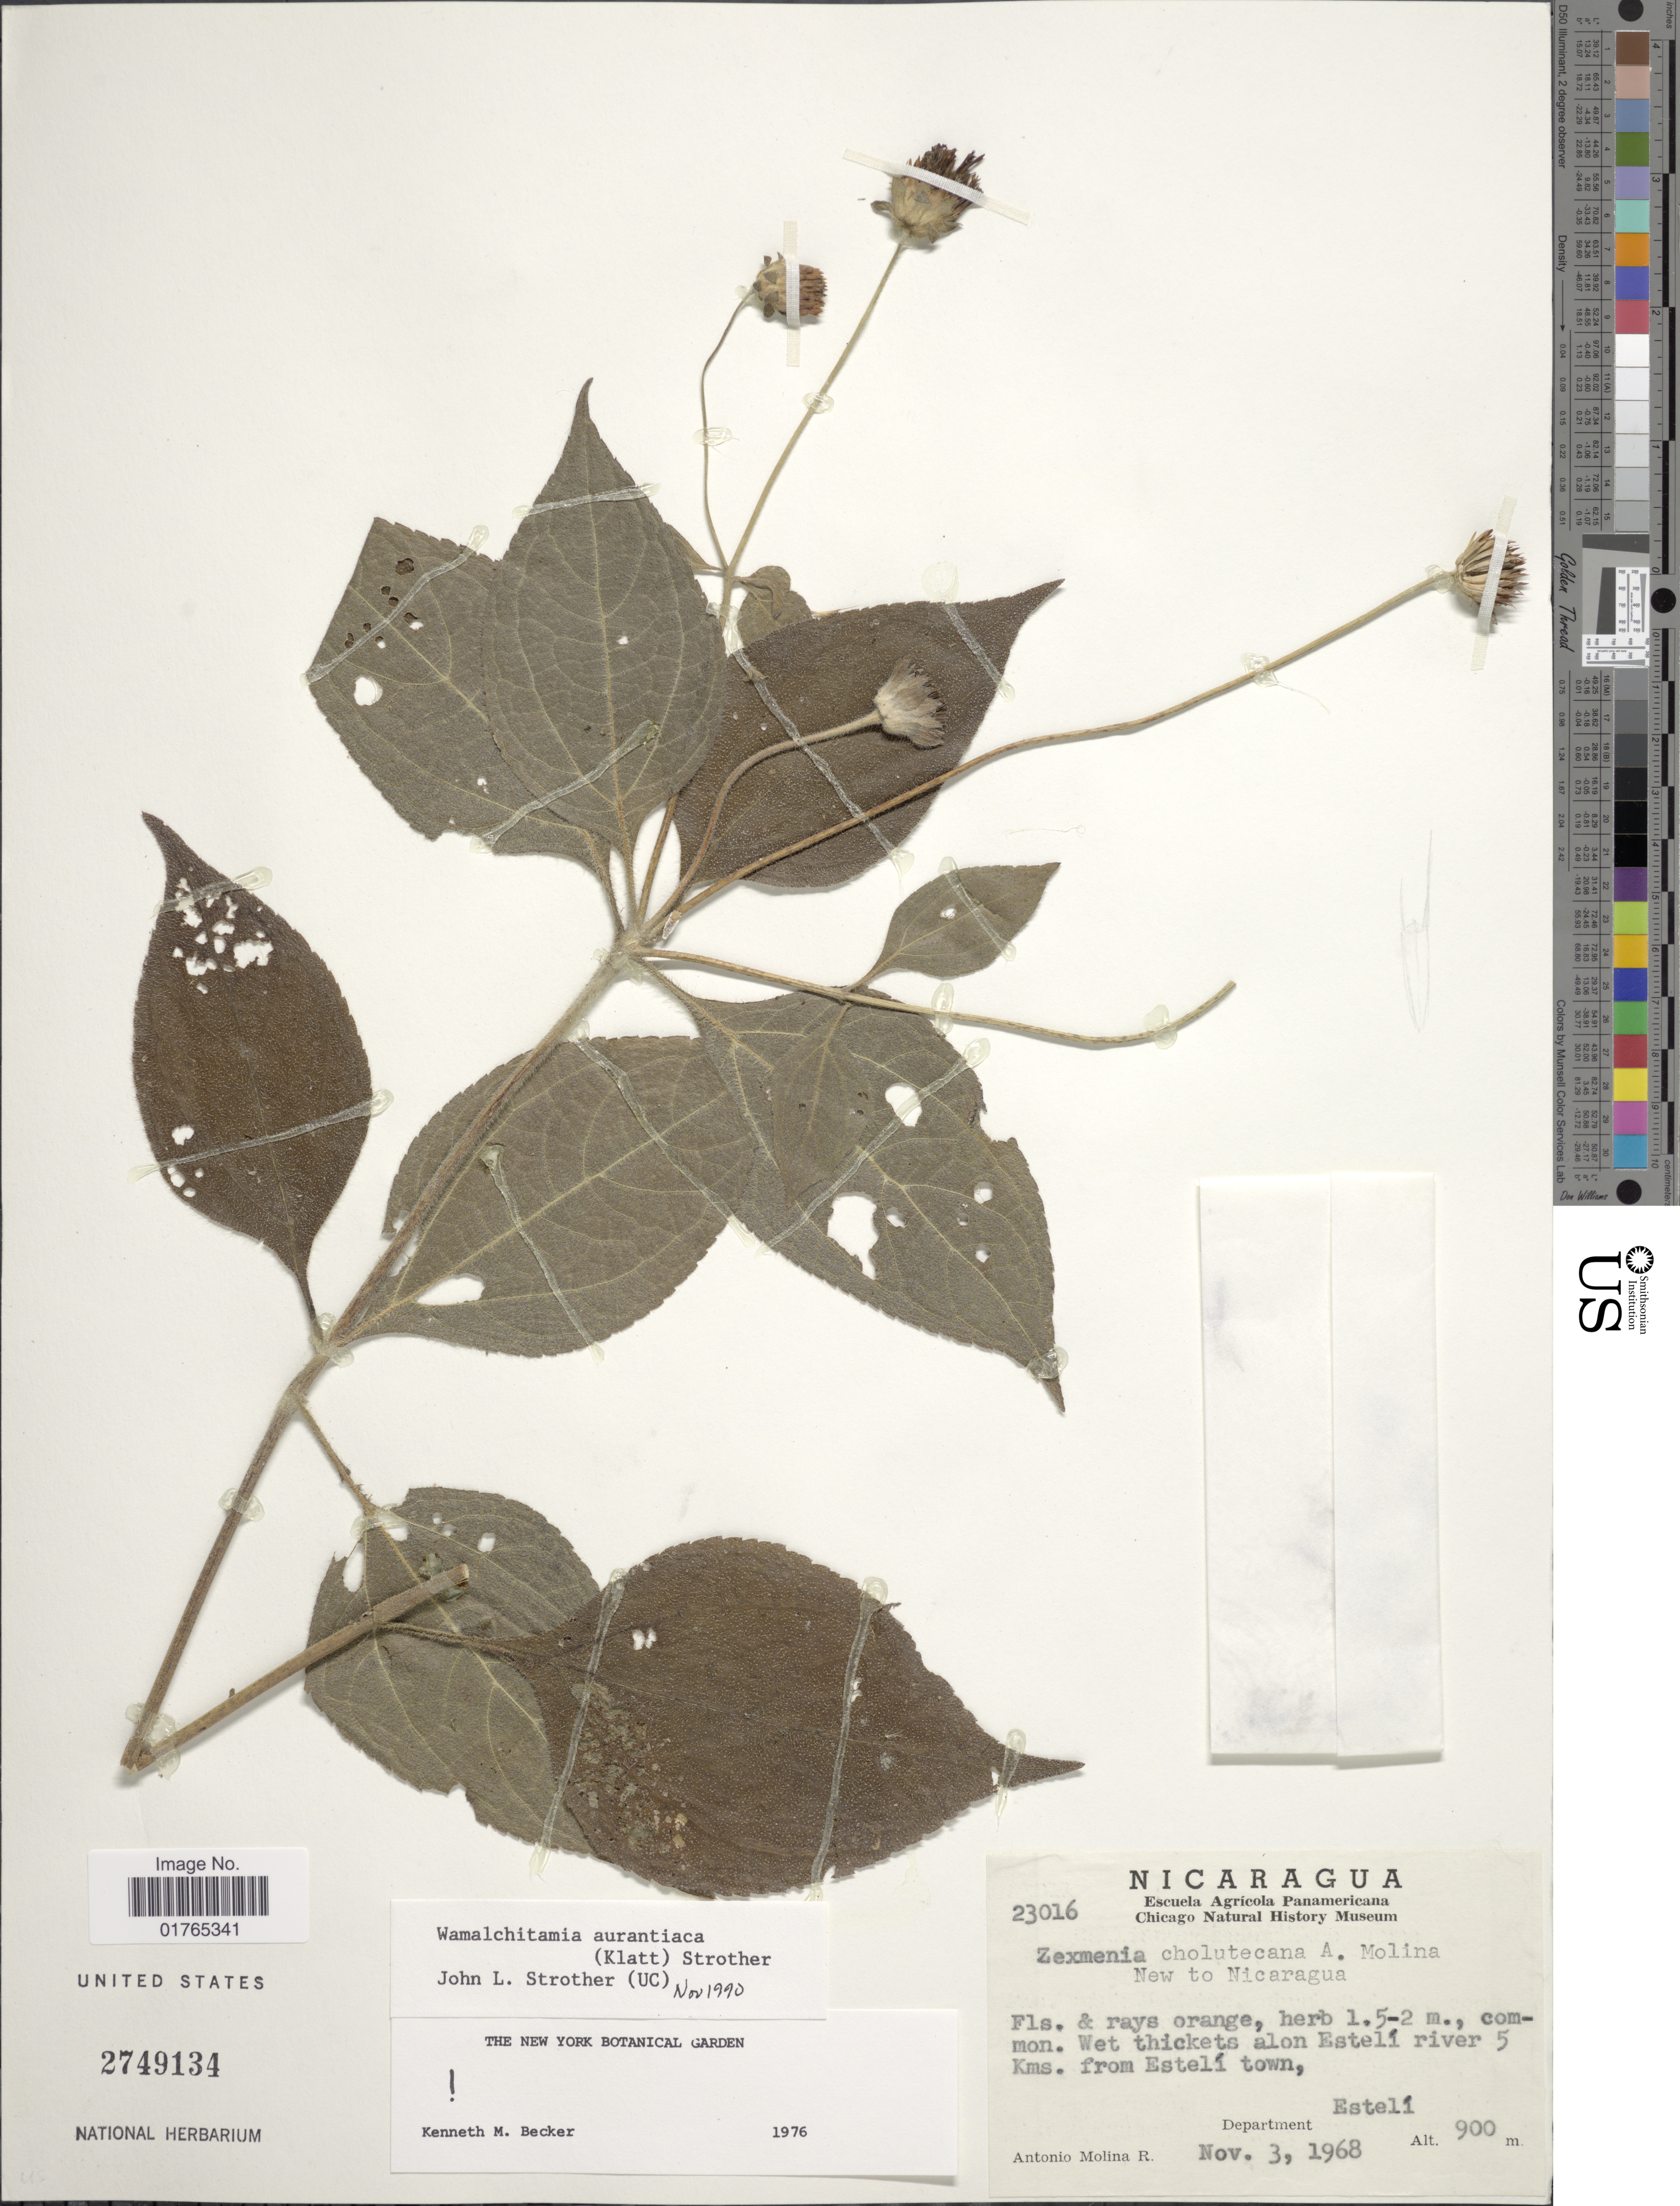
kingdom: Plantae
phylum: Tracheophyta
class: Magnoliopsida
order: Asterales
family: Asteraceae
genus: Wamalchitamia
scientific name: Wamalchitamia aurantiaca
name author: (Klatt) Strother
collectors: A. Molina R.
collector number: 23016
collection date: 1968-11-03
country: Nicaragua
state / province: Esteli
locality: Wet thickets alon Estelí river 5 kms. from Estelí town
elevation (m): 900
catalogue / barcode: US 2749134